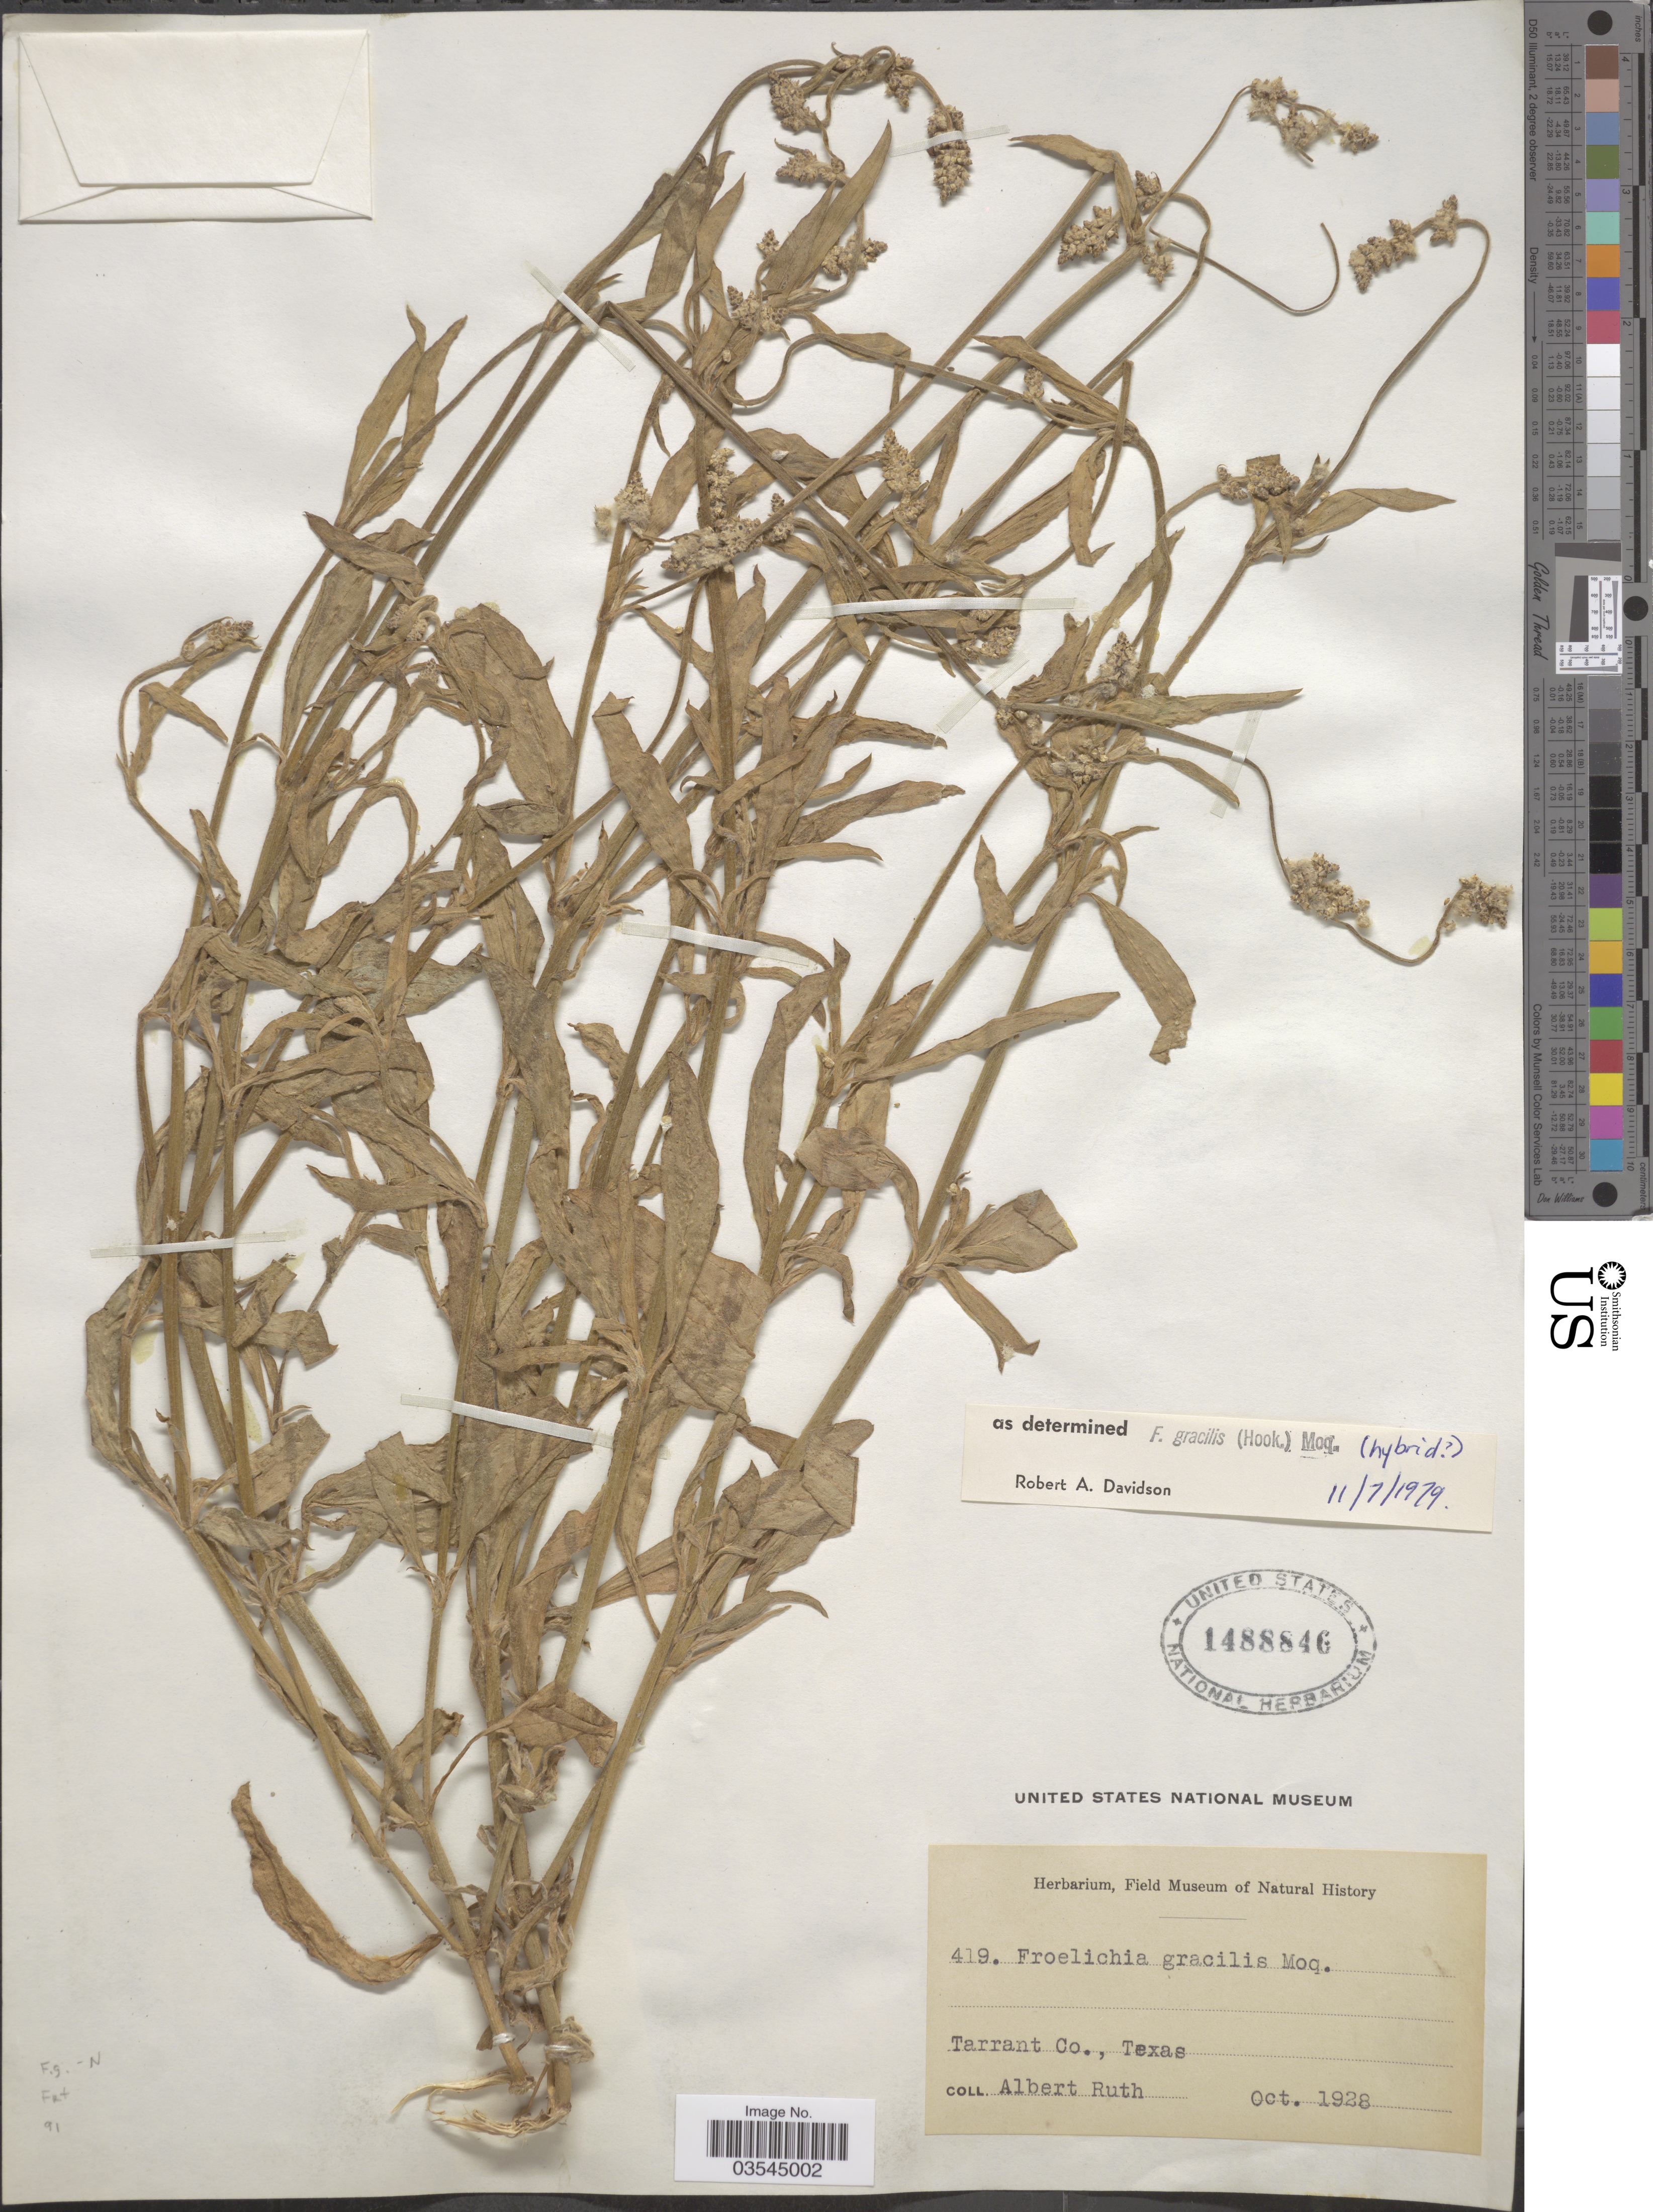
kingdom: Plantae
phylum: Tracheophyta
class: Magnoliopsida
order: Caryophyllales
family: Amaranthaceae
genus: Froelichia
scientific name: Froelichia gracilis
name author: (Hook.) Moq.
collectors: A. Ruth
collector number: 419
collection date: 1928-10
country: United States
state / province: Texas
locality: Tarrant Co.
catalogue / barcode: US 1488846